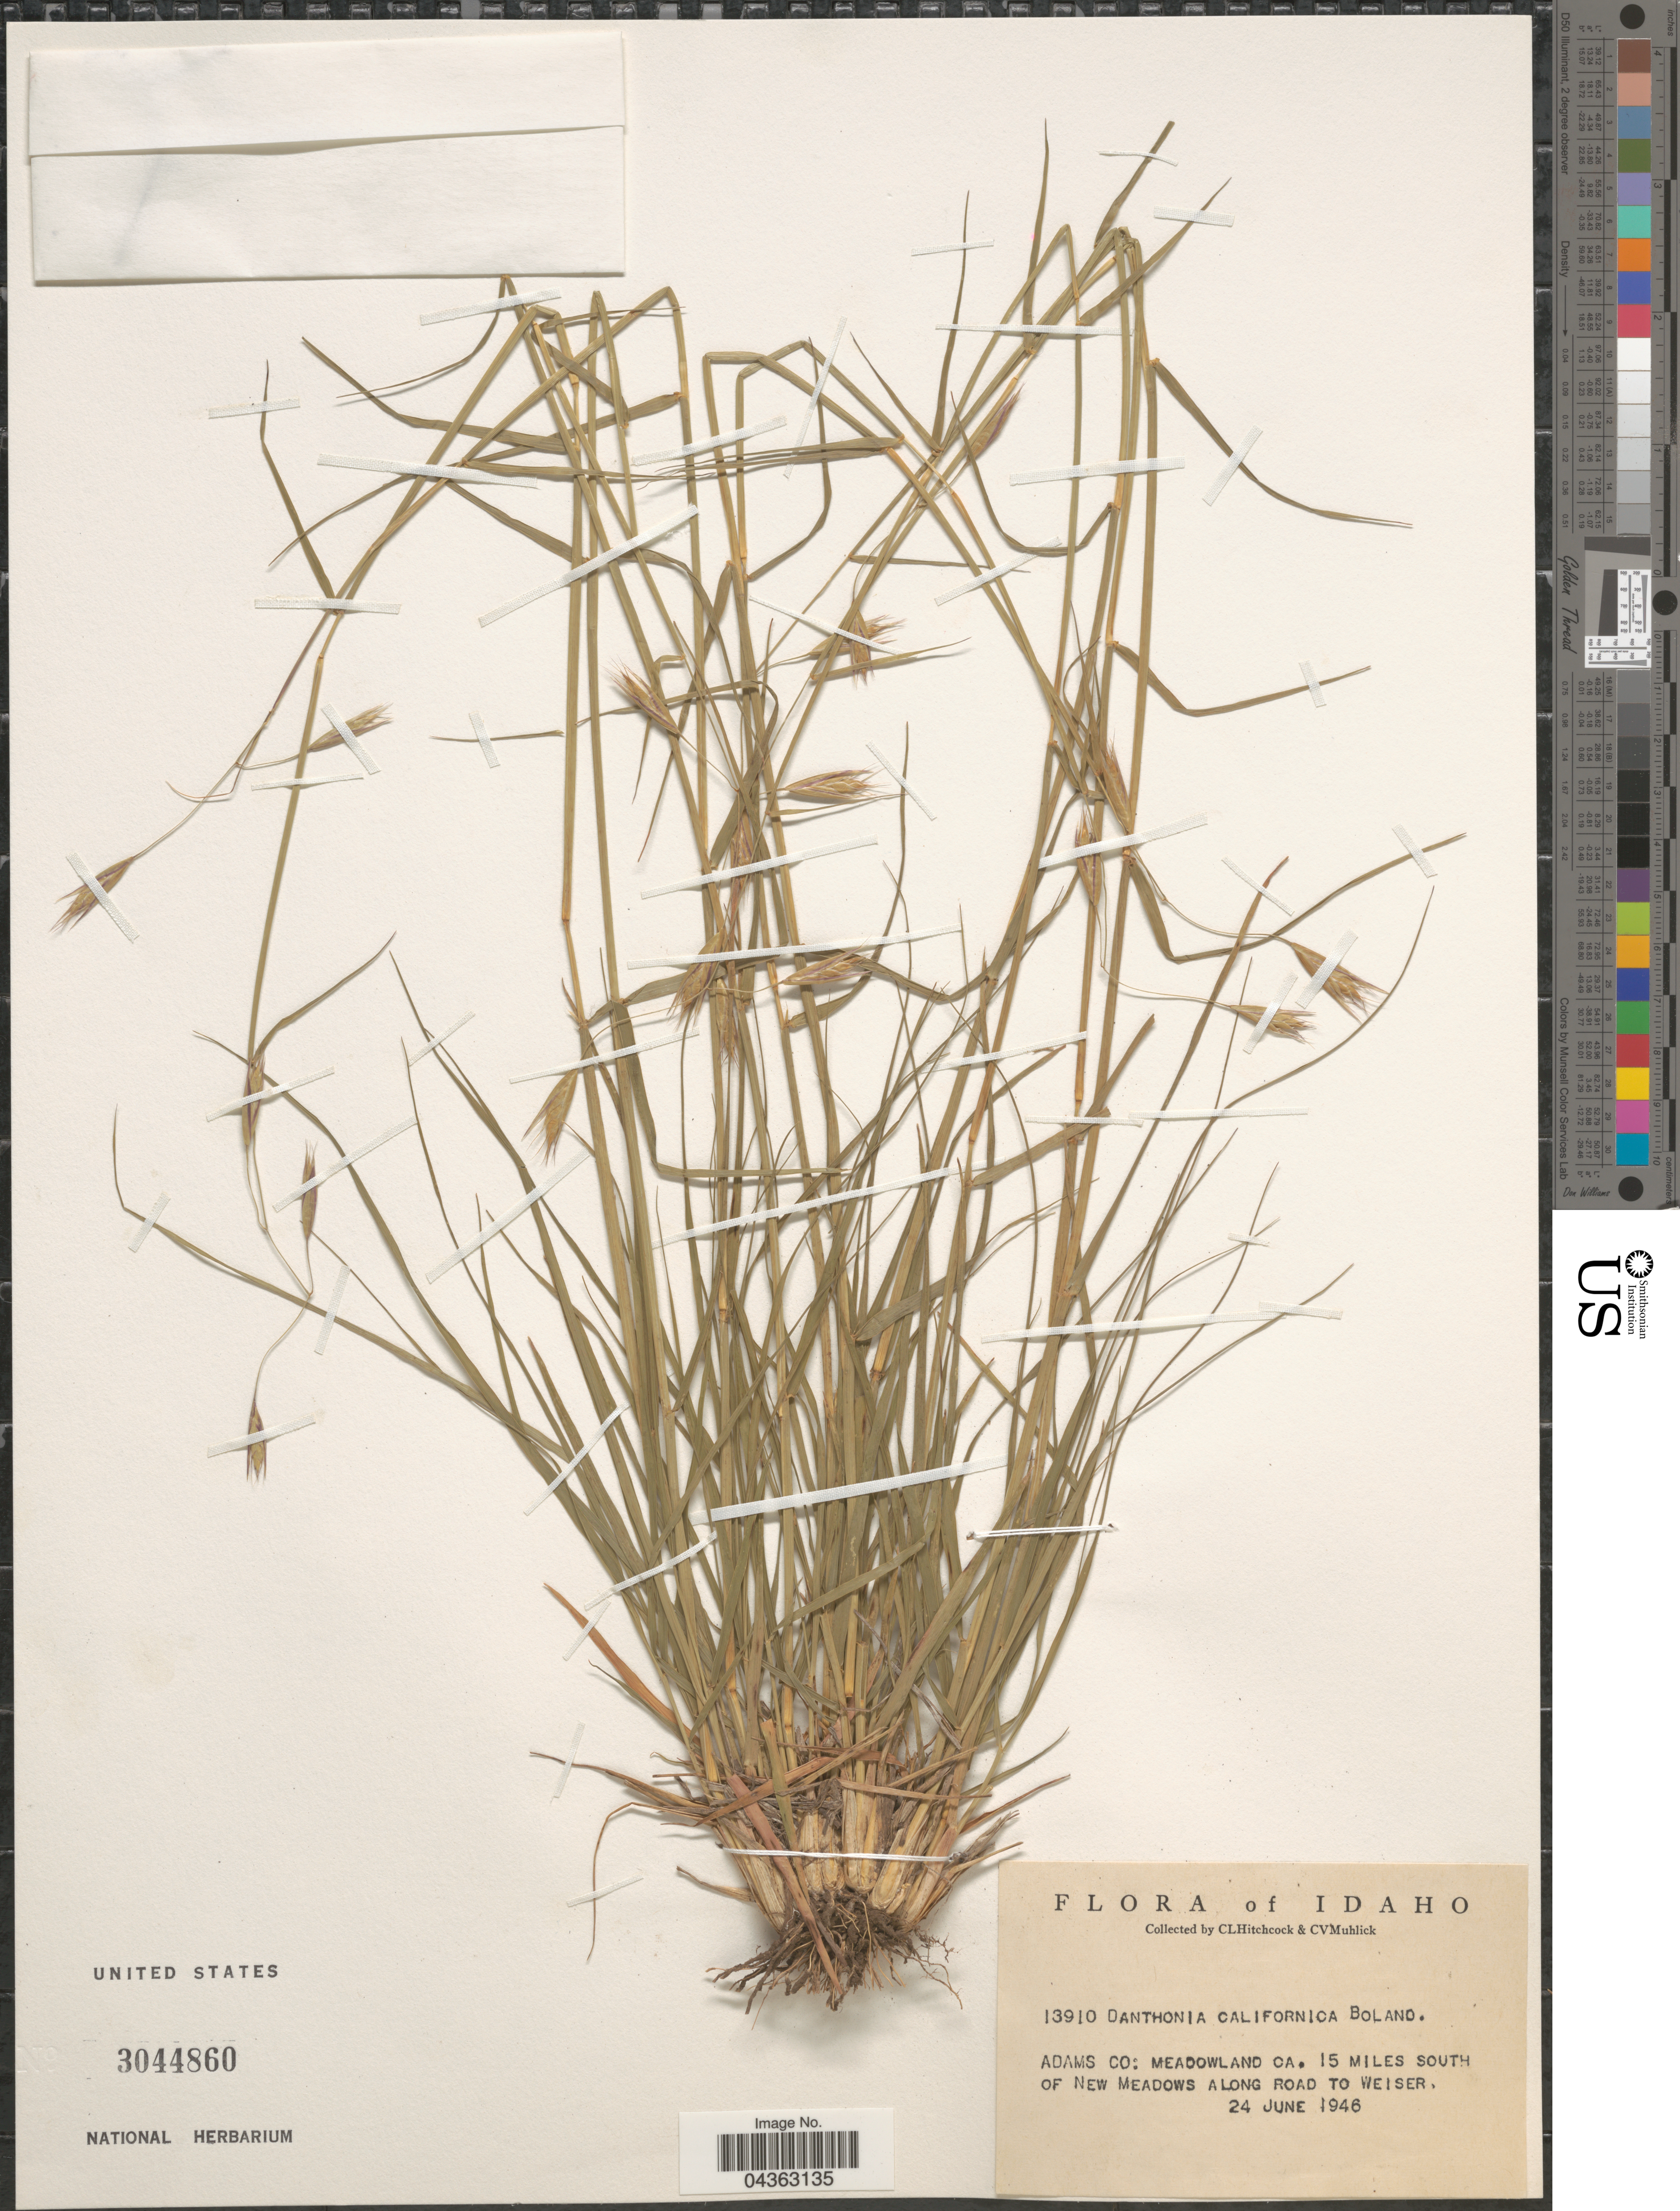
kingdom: Plantae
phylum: Tracheophyta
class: Liliopsida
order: Poales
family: Poaceae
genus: Danthonia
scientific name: Danthonia californica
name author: Bol.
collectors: C. L. Hitchcock & C. V. Muhlick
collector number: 13910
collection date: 1946-06-24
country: United States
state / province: Idaho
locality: Adams Co: Meadowland ca. 15 miles south of New Meadows along road to Weiser.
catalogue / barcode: US 3044860